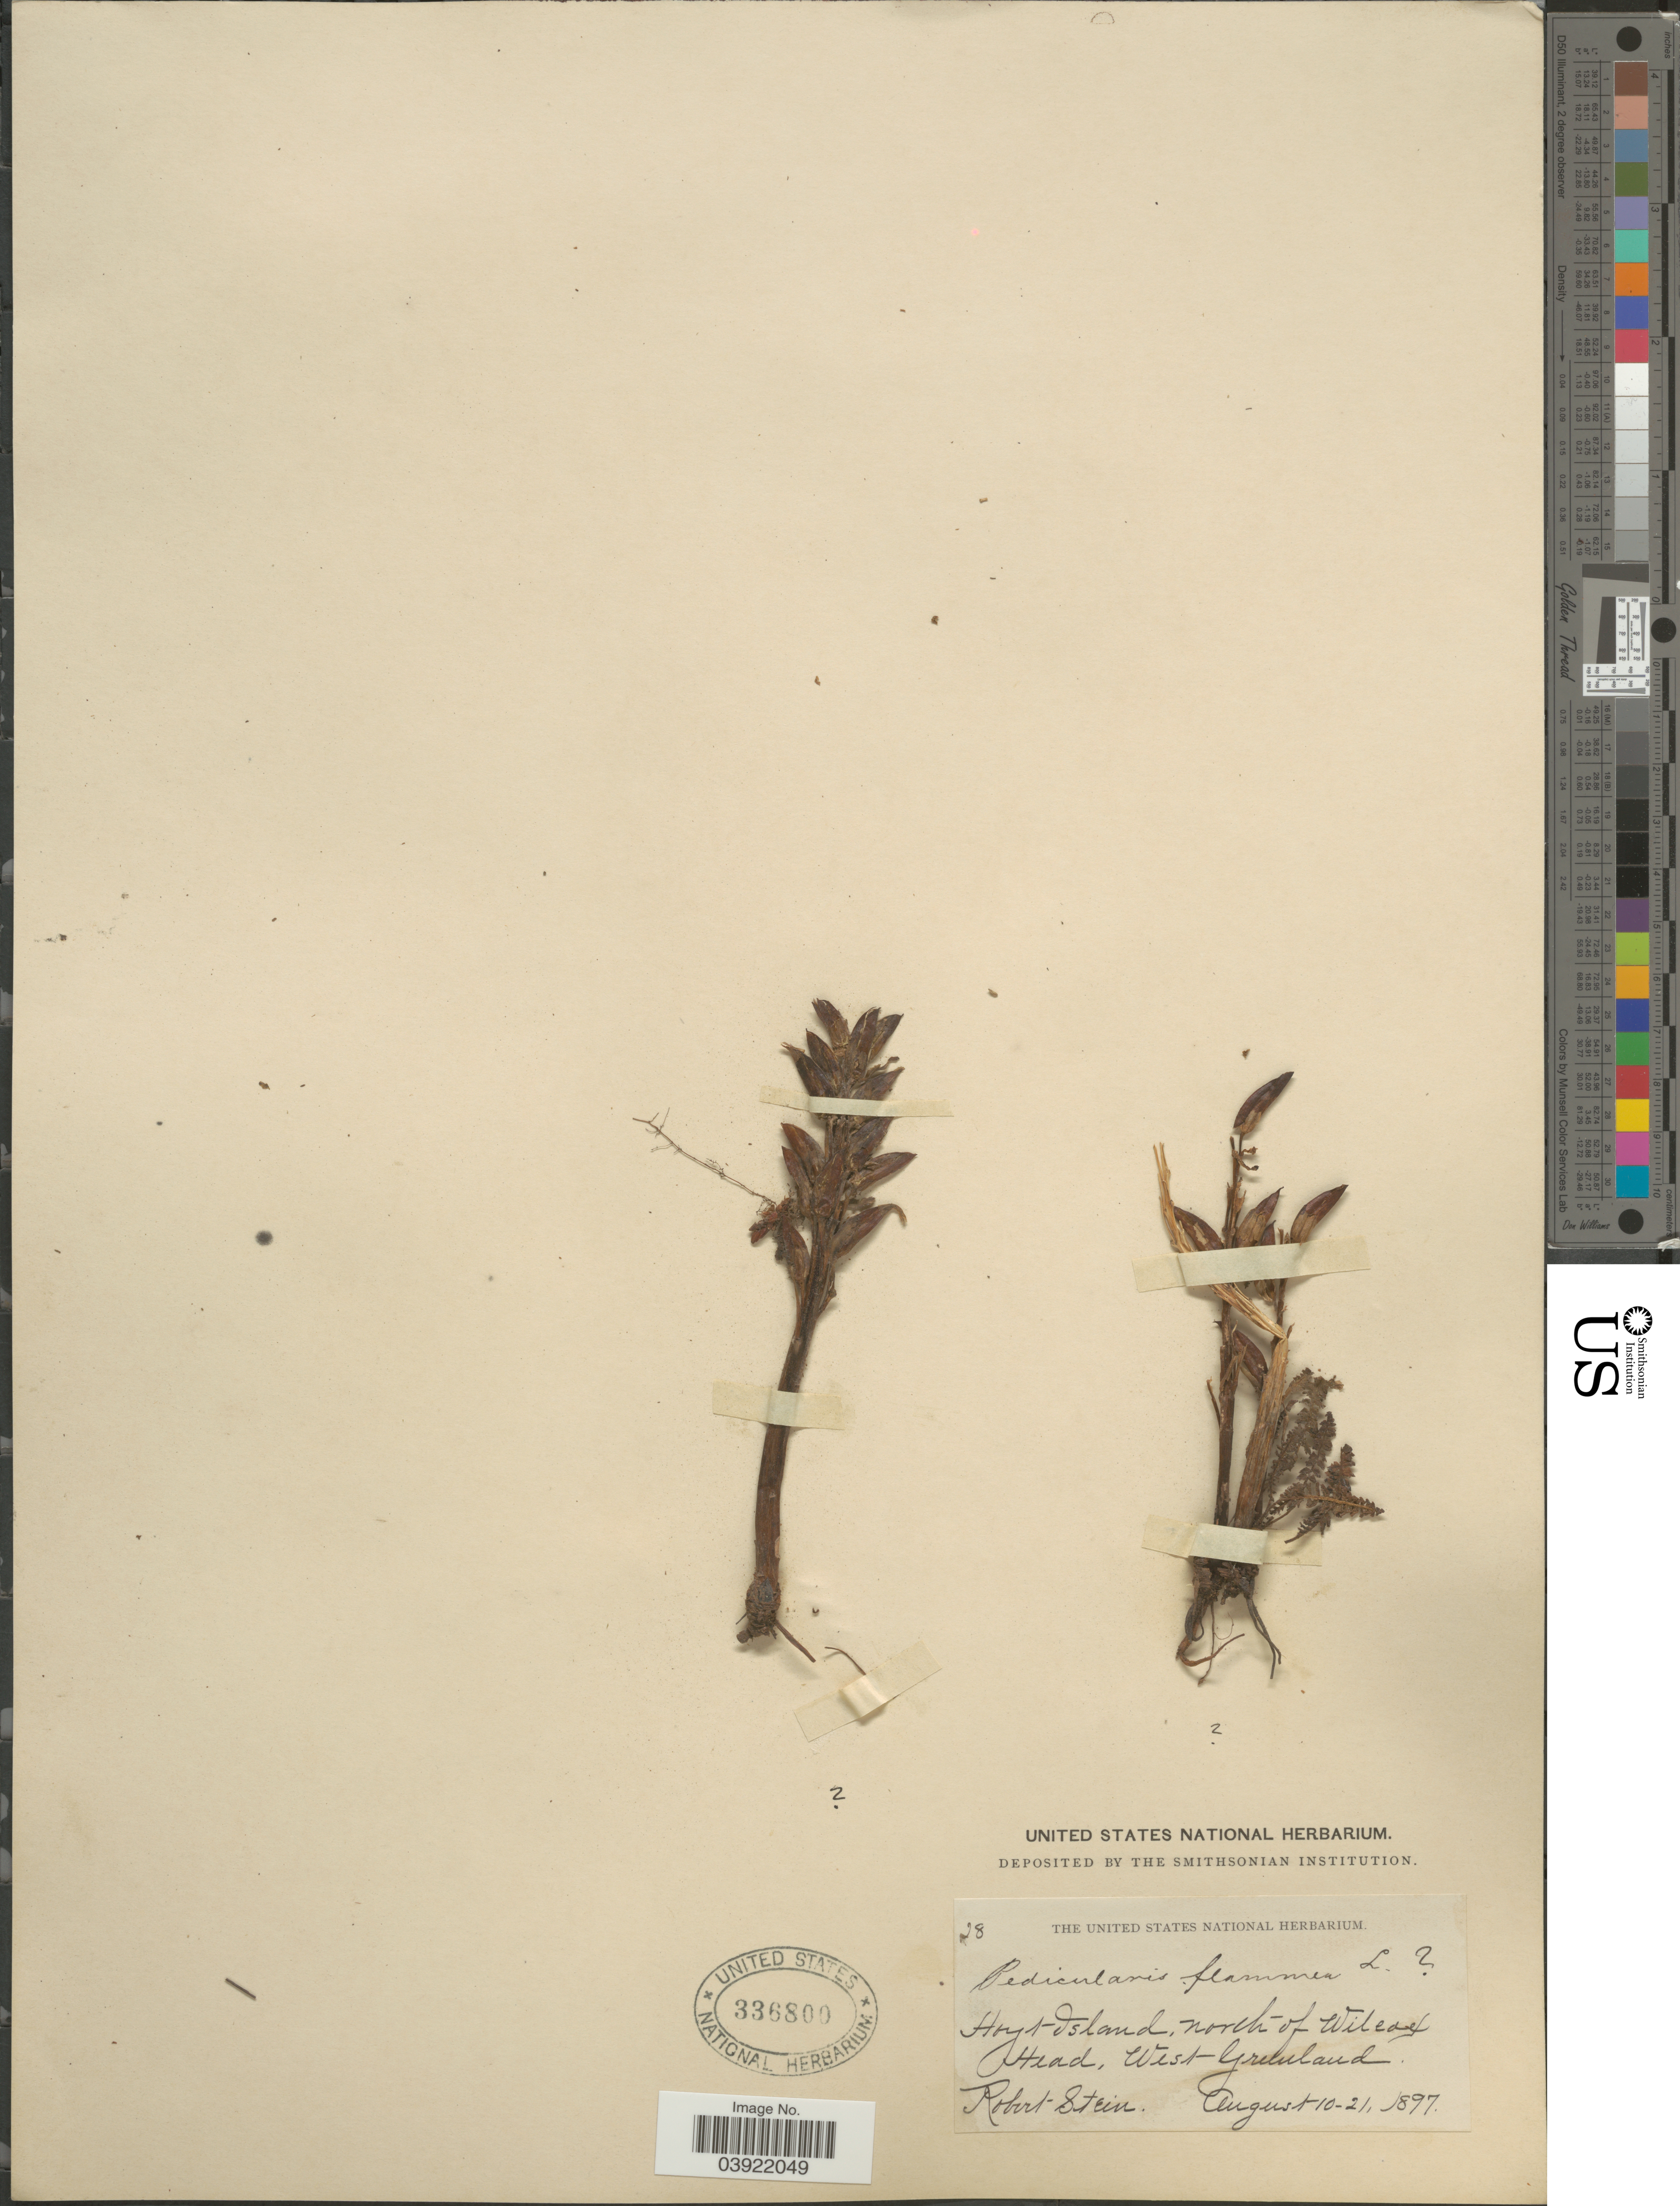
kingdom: Plantae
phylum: Tracheophyta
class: Magnoliopsida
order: Lamiales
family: Orobanchaceae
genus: Pedicularis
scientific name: Pedicularis flammea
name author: L.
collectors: R. Stein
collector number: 28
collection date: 1897-08-10/1897-08-21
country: Greenland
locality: Hoyt Island, north of Wilcox Head, West Greenland.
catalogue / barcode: US 336800